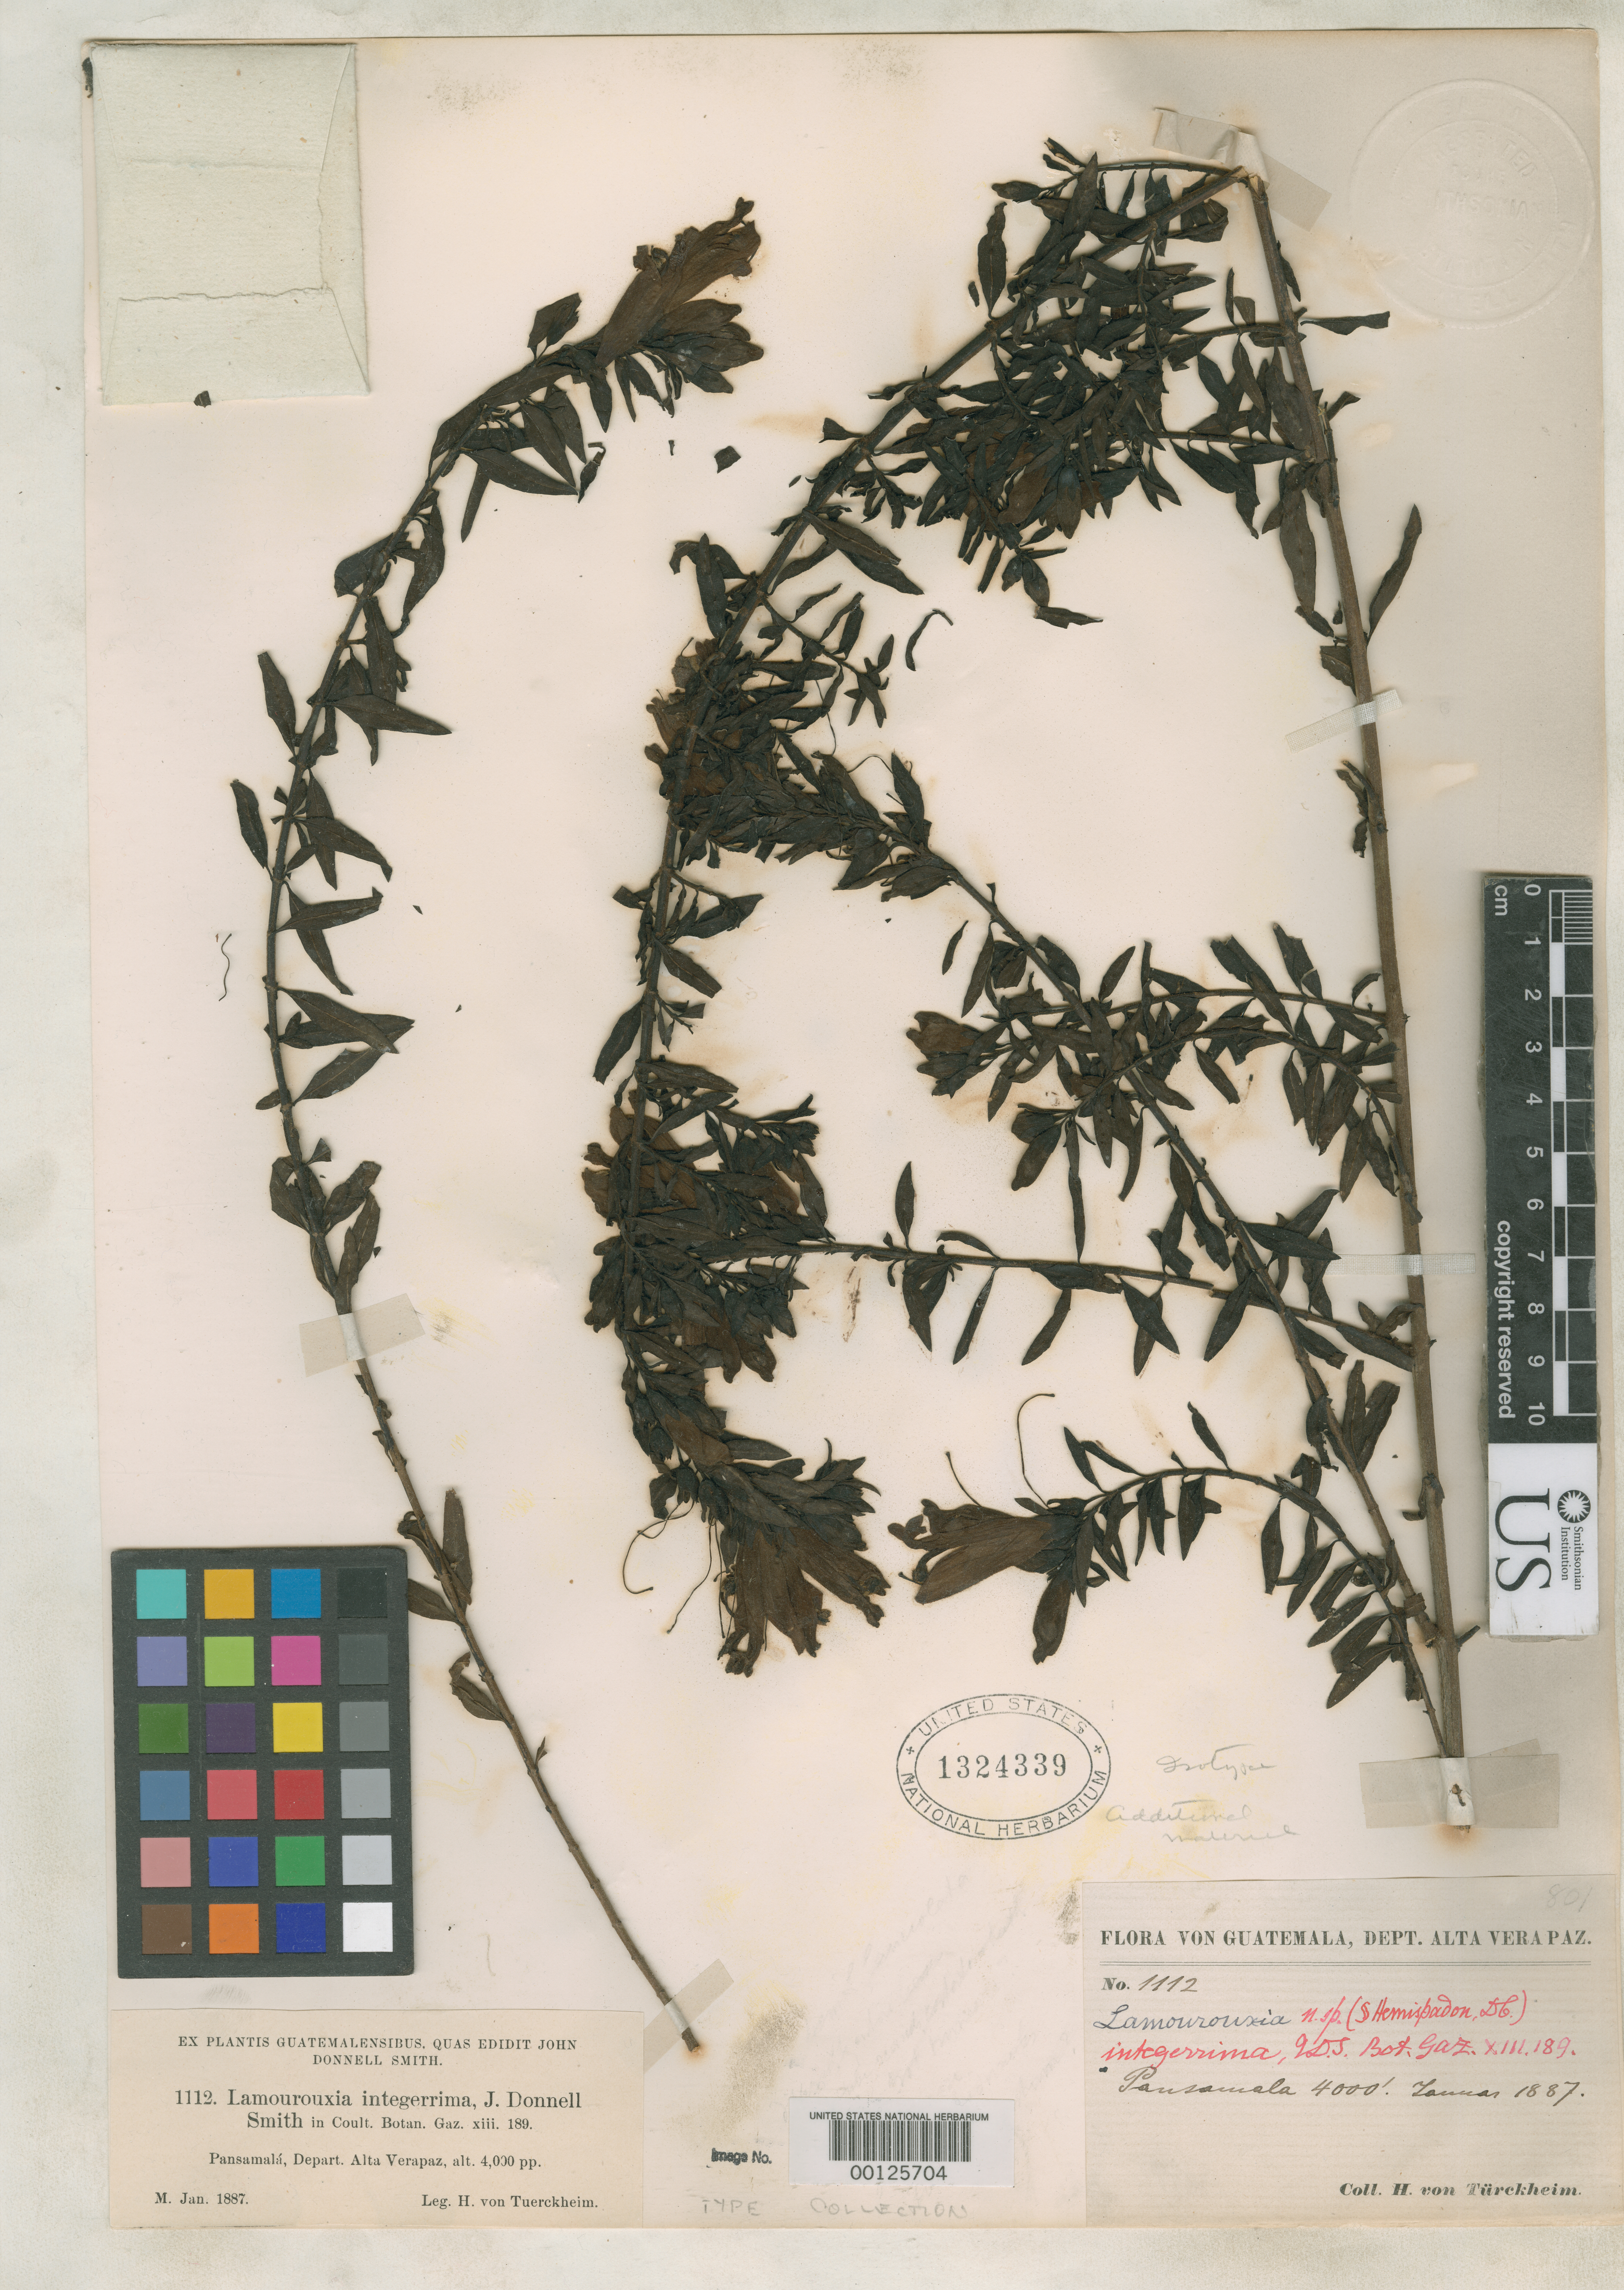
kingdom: Plantae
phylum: Tracheophyta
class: Magnoliopsida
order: Lamiales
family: Orobanchaceae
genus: Lamourouxia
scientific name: Lamourouxia integerrima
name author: Donn. Sm.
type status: Type Collection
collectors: H. von Türckheim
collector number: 1112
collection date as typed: Jan 1887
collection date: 1887-01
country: Guatemala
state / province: Alta Verapaz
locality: Pansamalá.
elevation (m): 1219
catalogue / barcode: US 1324339